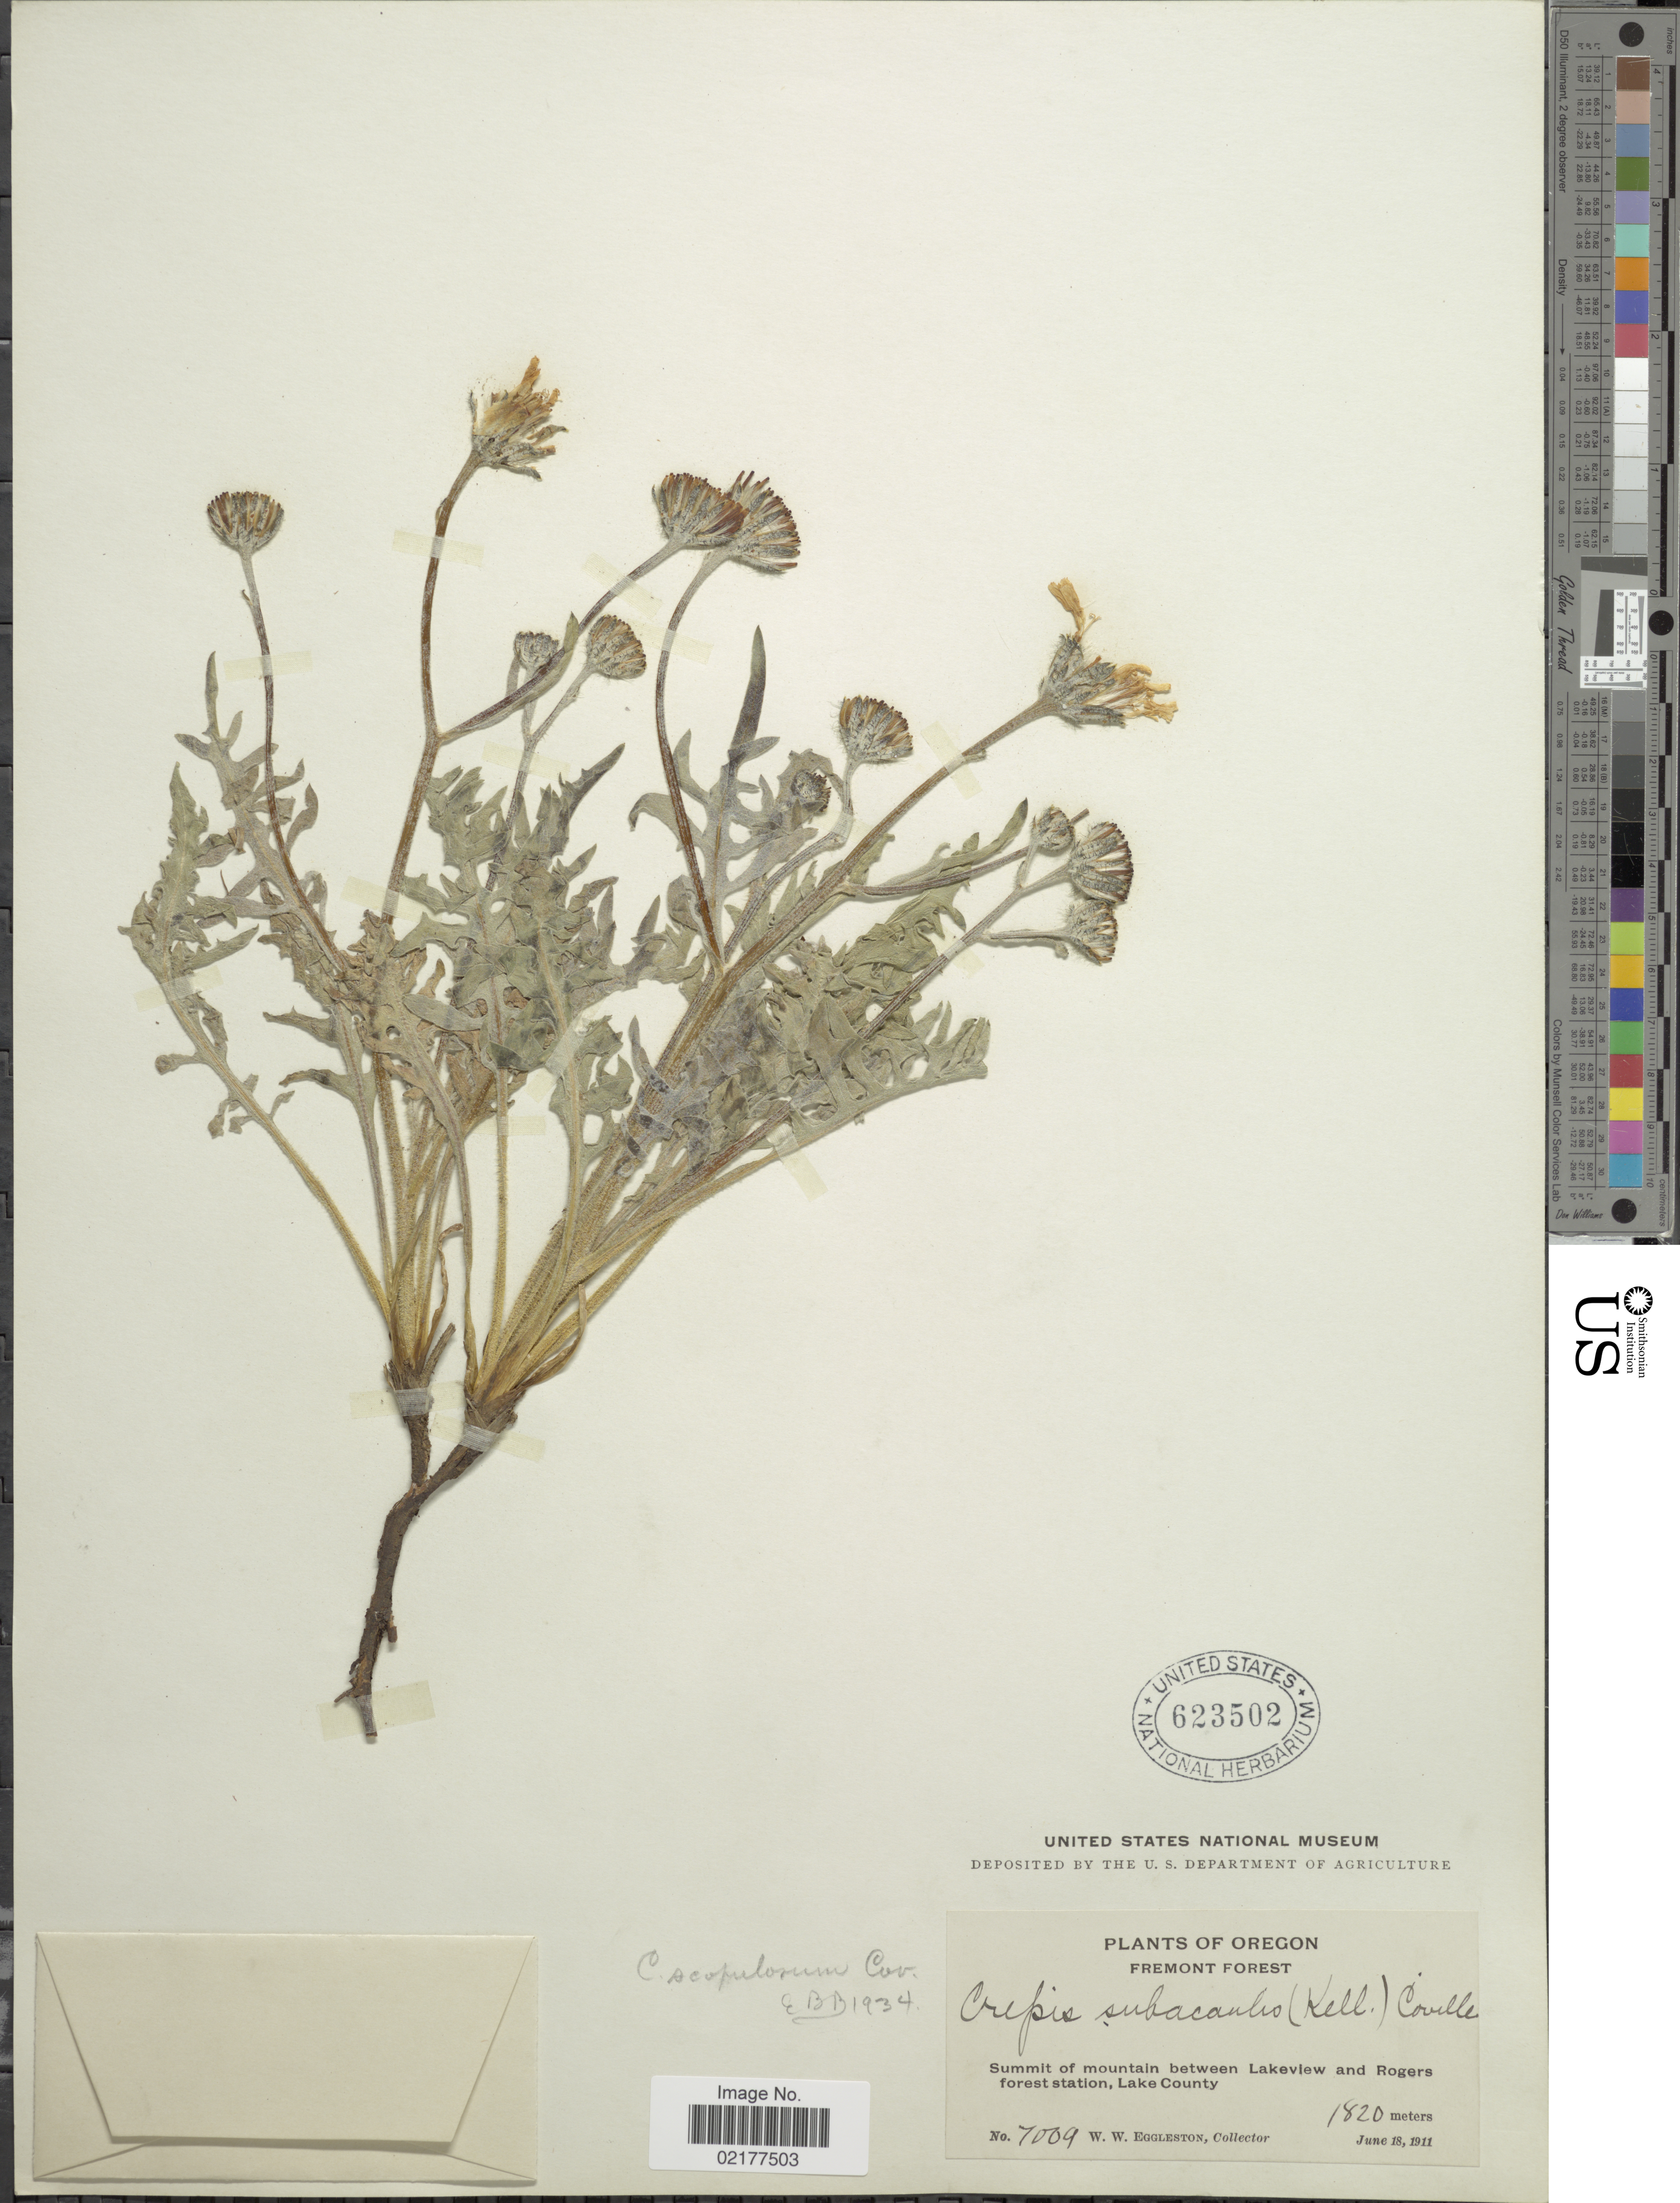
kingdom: Plantae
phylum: Tracheophyta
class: Magnoliopsida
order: Asterales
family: Asteraceae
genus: Crepis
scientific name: Crepis modocensis subsp. modocensis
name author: Greene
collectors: W. W. Eggleston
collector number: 7009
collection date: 1911-06-18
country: United States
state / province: Oregon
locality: Fremont Forest. Summit of mountain between Lakeview and Rogers forest station, Lake County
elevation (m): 1820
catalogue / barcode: US 623502